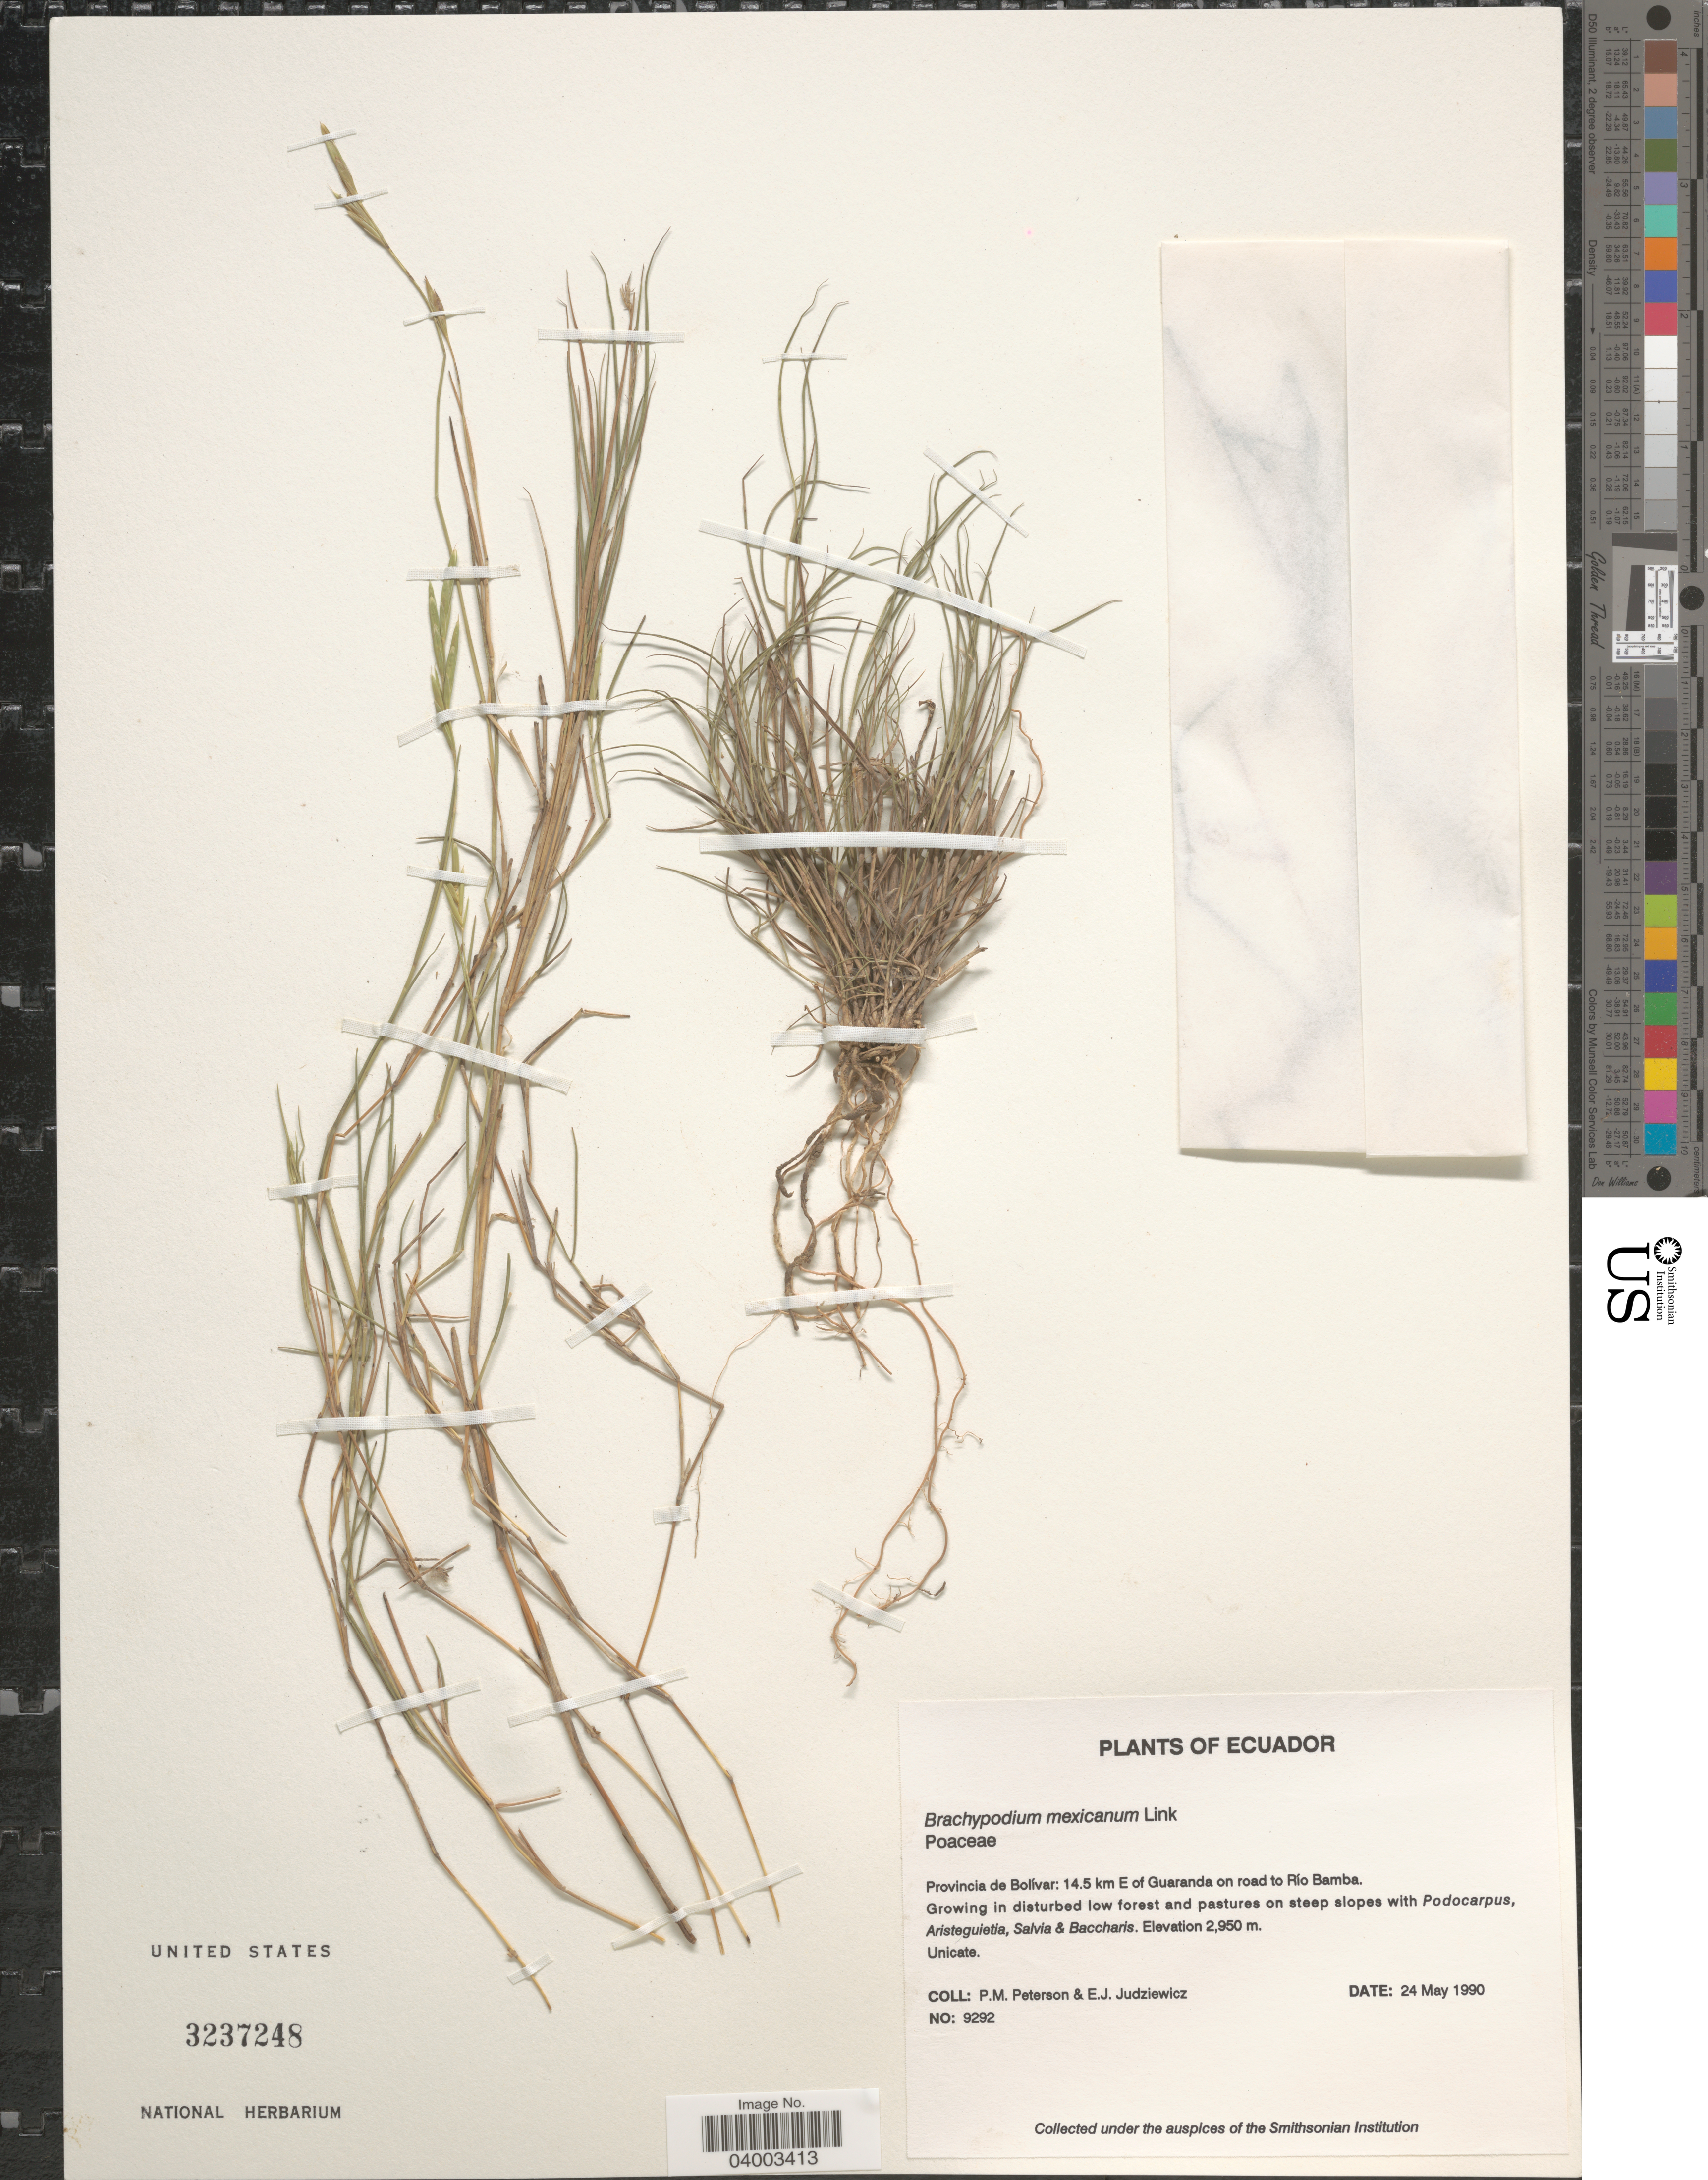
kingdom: Plantae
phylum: Tracheophyta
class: Liliopsida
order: Poales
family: Poaceae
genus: Brachypodium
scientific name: Brachypodium mexicanum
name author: (Roem. & Schult.) Link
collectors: P. M. Peterson & E. J. Judziewicz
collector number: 9292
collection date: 1990-05-24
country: Ecuador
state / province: Bolívar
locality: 14.5 km E of Guaranda on road to Río Bamba.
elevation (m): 2950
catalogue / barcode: US 3237248